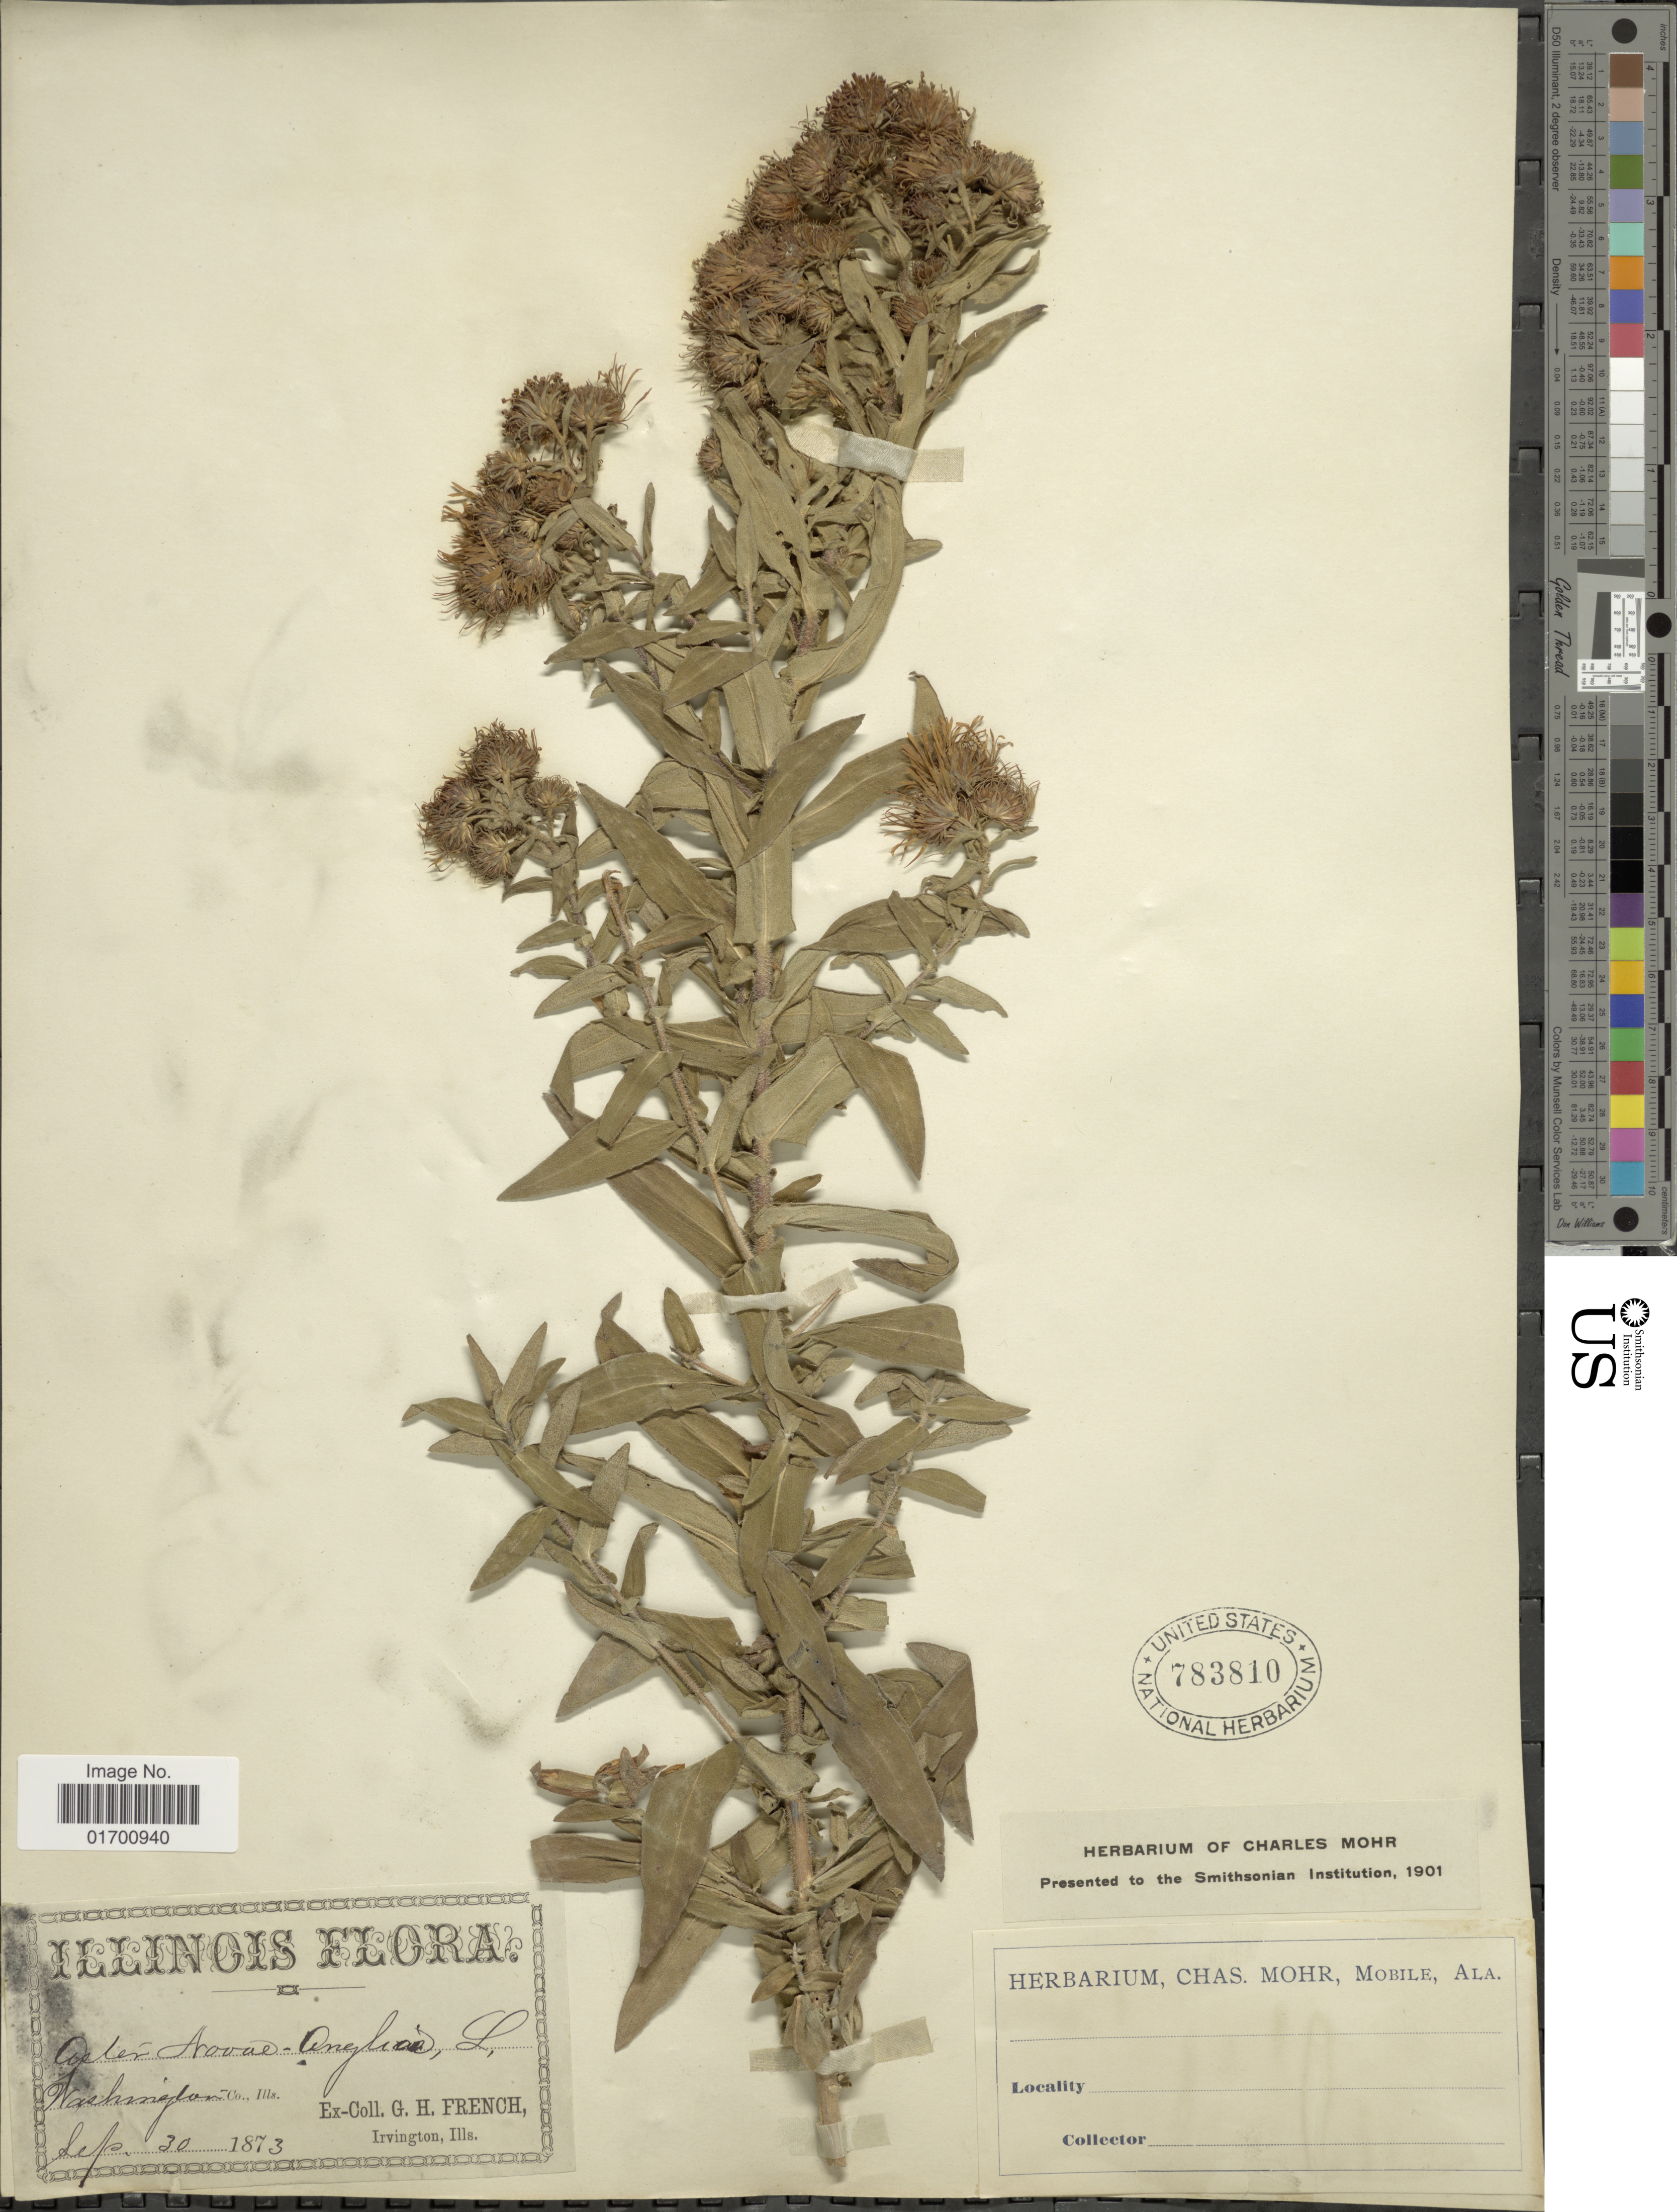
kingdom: Plantae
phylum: Tracheophyta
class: Magnoliopsida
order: Asterales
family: Asteraceae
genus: Symphyotrichum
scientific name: Symphyotrichum novae-angliae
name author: (L.) G.L. Nesom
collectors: G. H. French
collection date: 1873-09-30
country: United States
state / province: Illinois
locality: Washington Co., Ills.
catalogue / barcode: US 783810